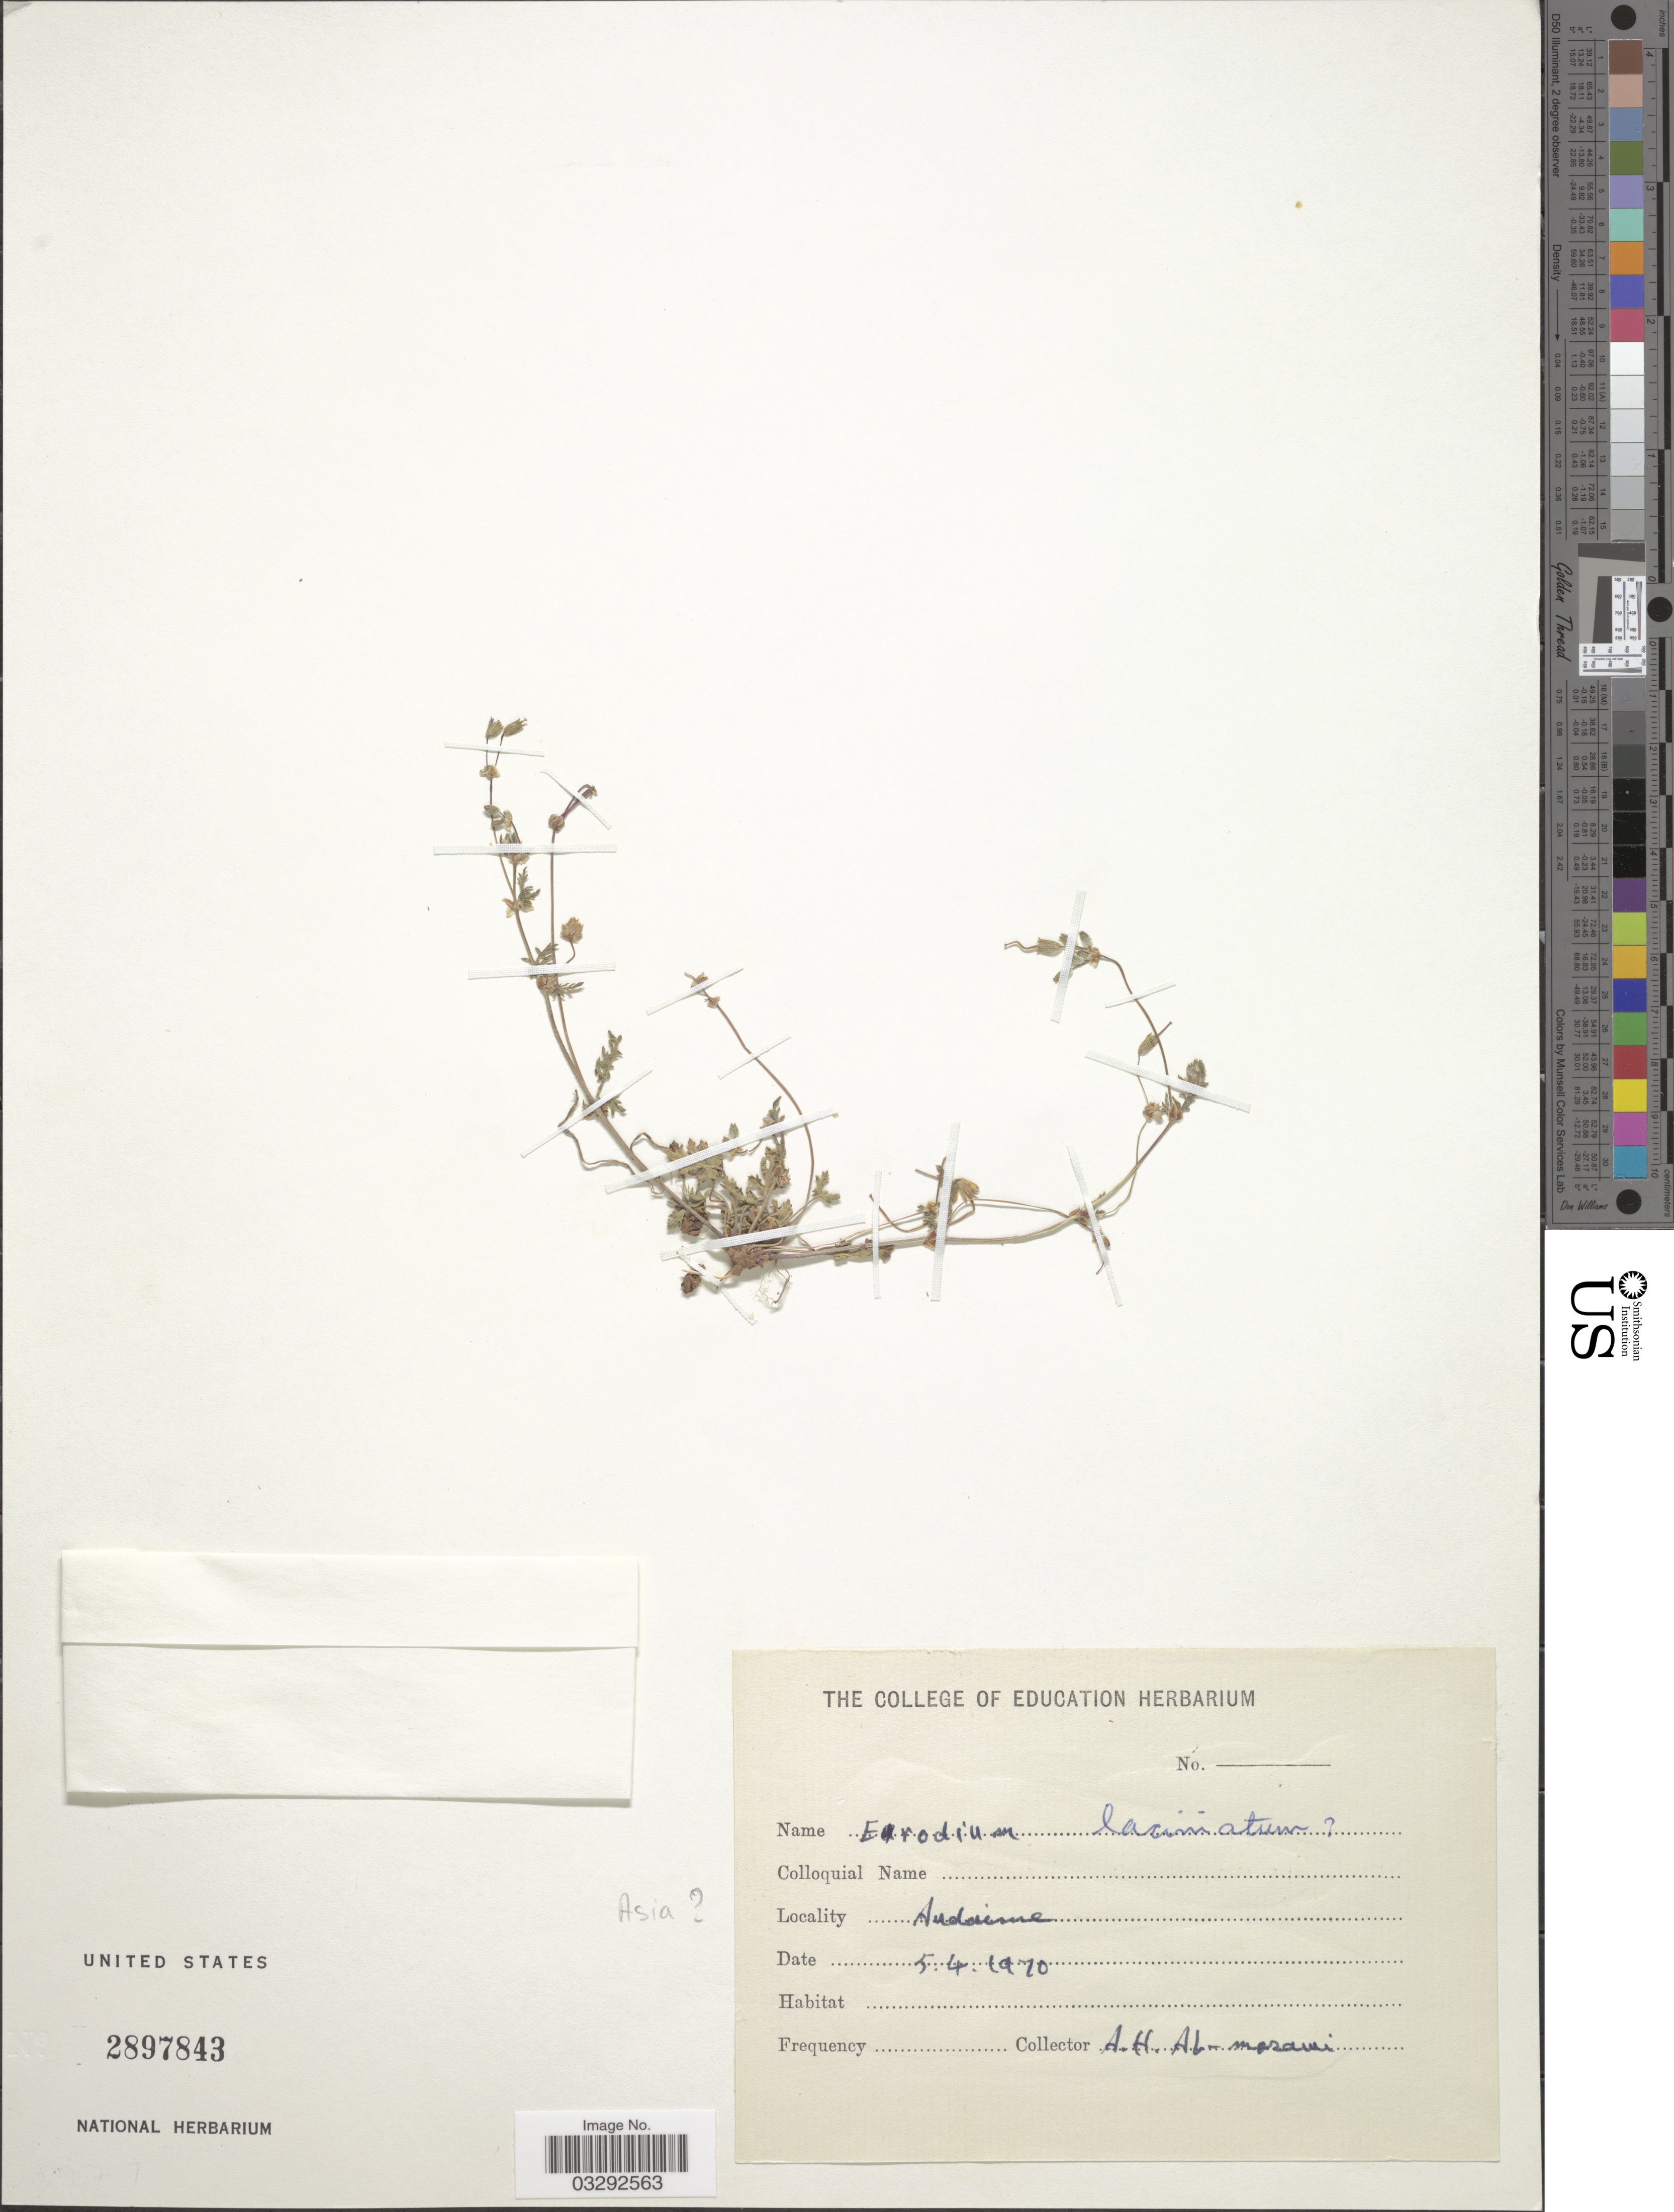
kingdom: Plantae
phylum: Tracheophyta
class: Magnoliopsida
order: Geraniales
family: Geraniaceae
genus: Erodium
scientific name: Erodium laciniatum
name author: (Cav.) Willd.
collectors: A. Al-Musawi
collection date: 1970-04-05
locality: Andaime.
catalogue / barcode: US 2897843